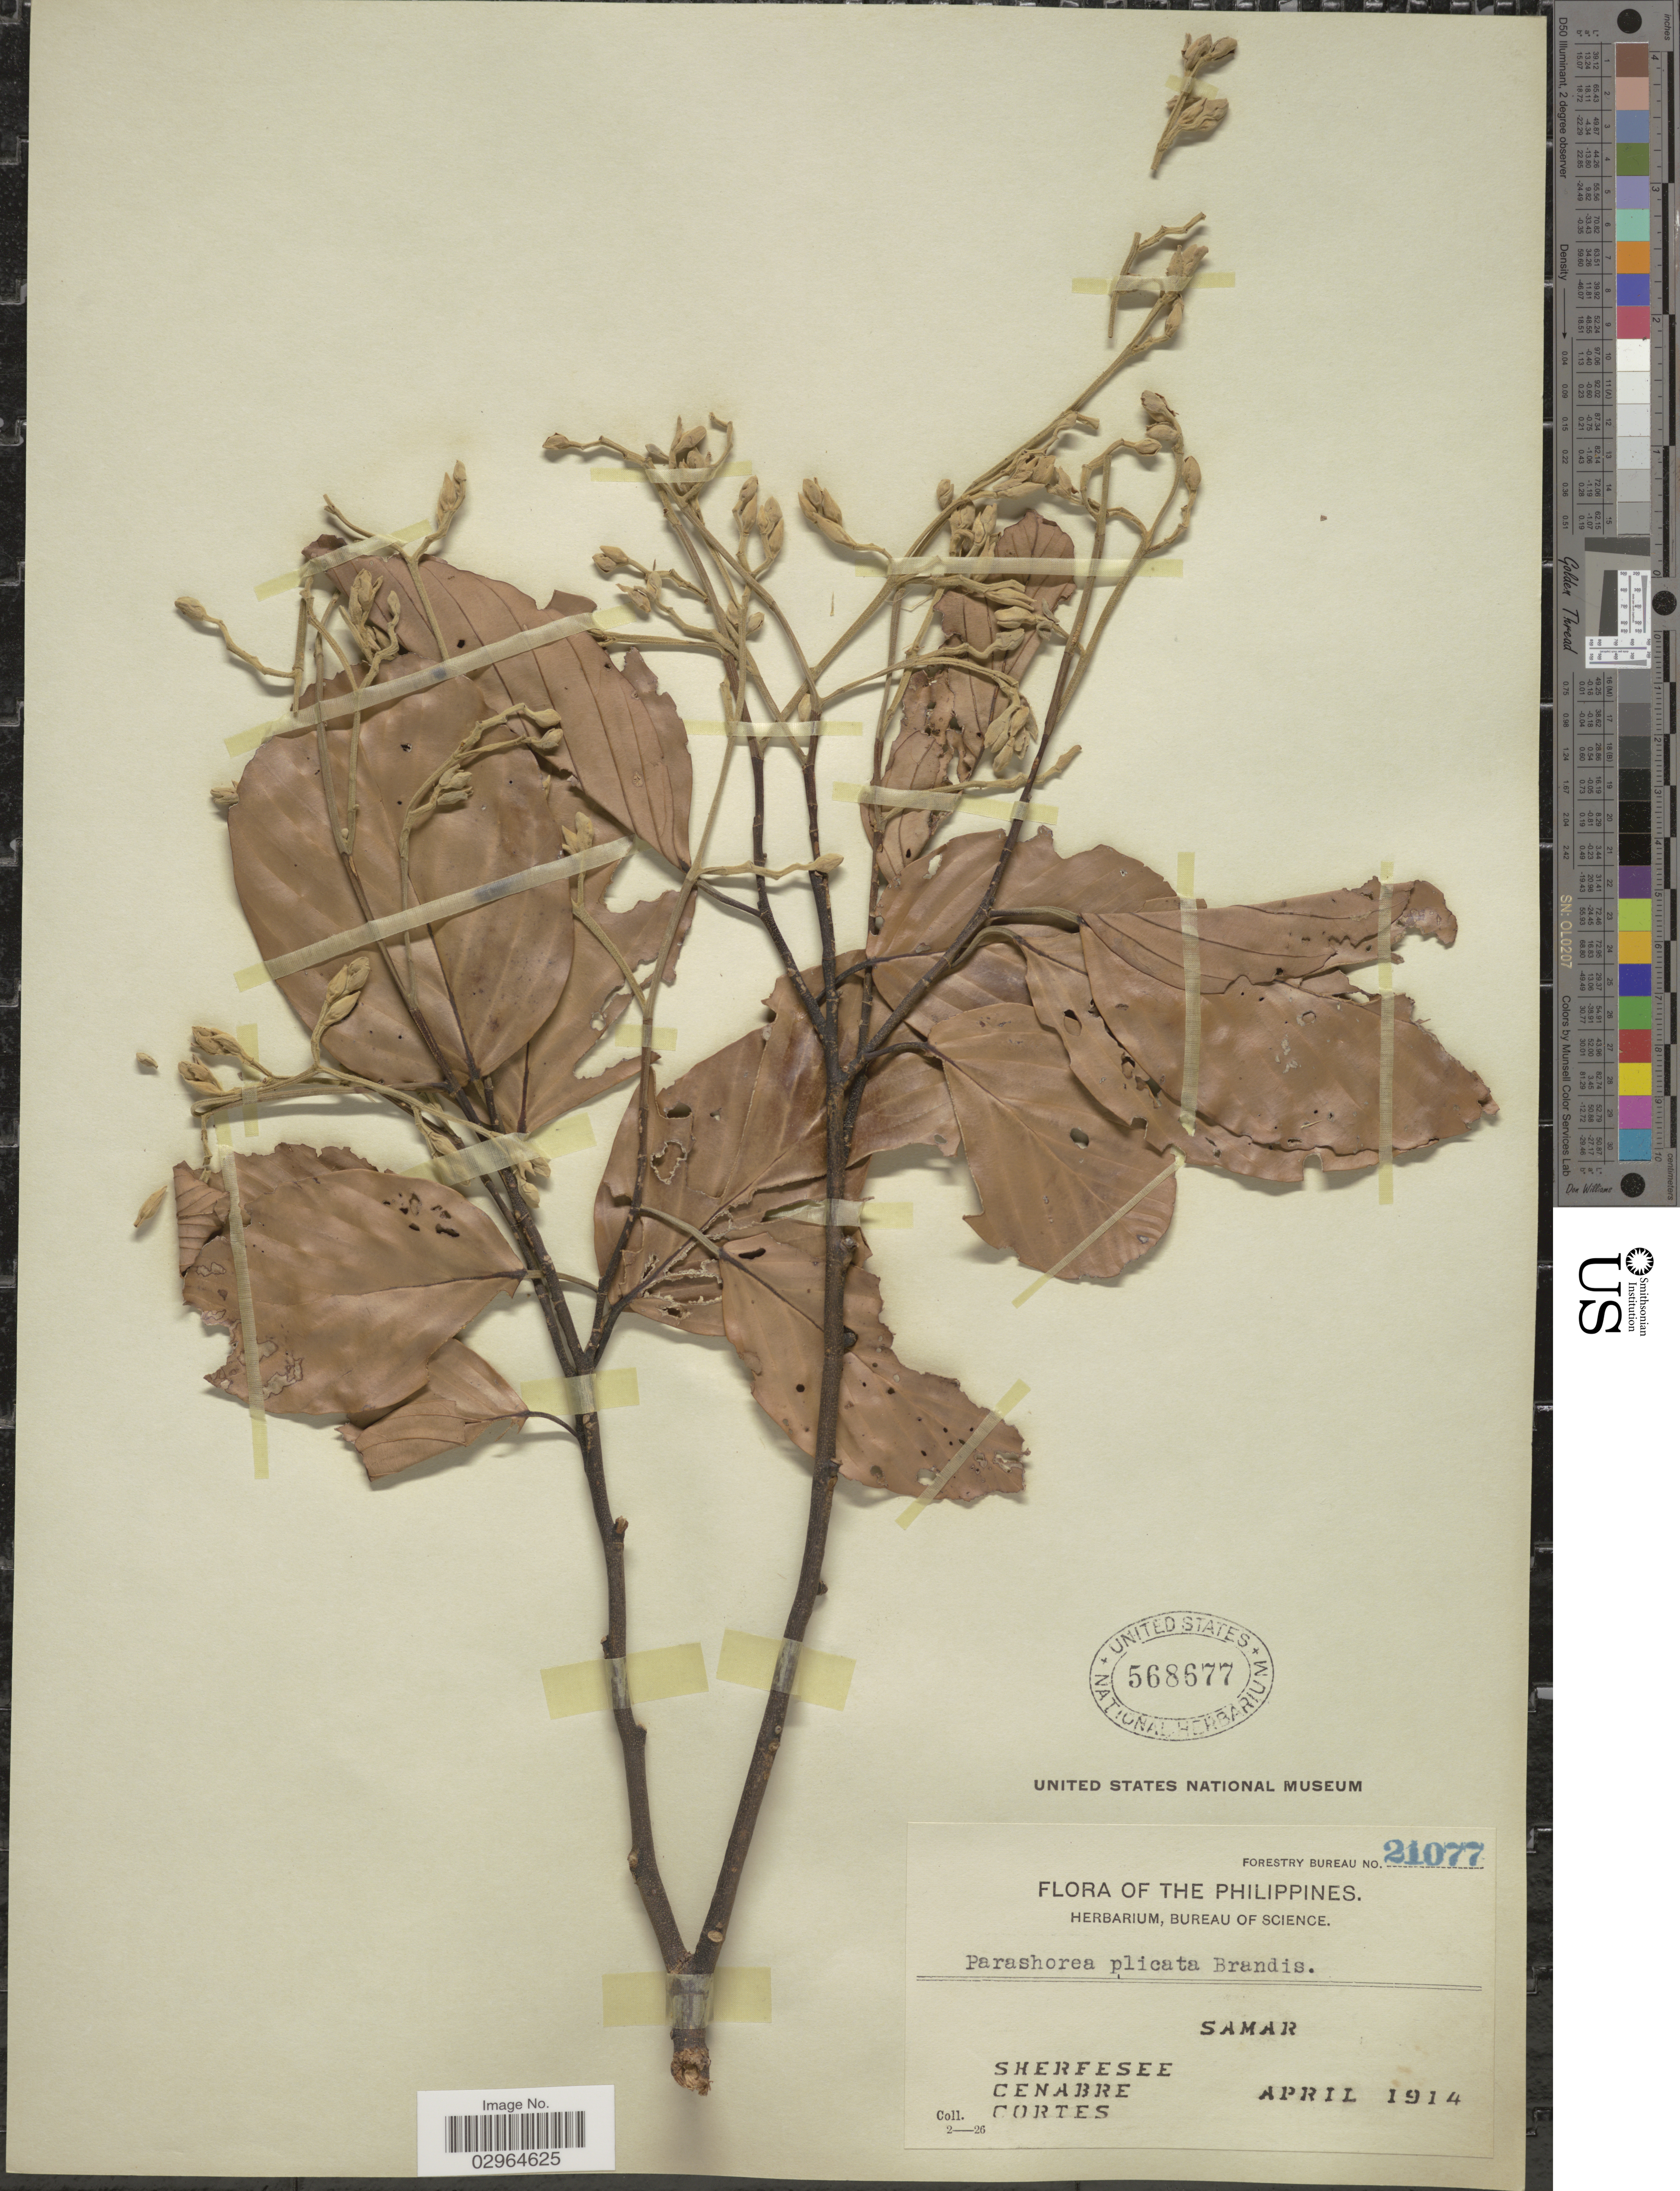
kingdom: Plantae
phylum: Tracheophyta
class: Magnoliopsida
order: Malvales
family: Dipterocarpaceae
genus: Parashorea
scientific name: Parashorea plicata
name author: Brandis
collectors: -. Sherfesee, -. Cenabre & -. Cortes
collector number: Forestry Bureau 21077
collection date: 1914-04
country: Philippines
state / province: Eastern Visayas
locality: Samar.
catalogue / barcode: US 568677